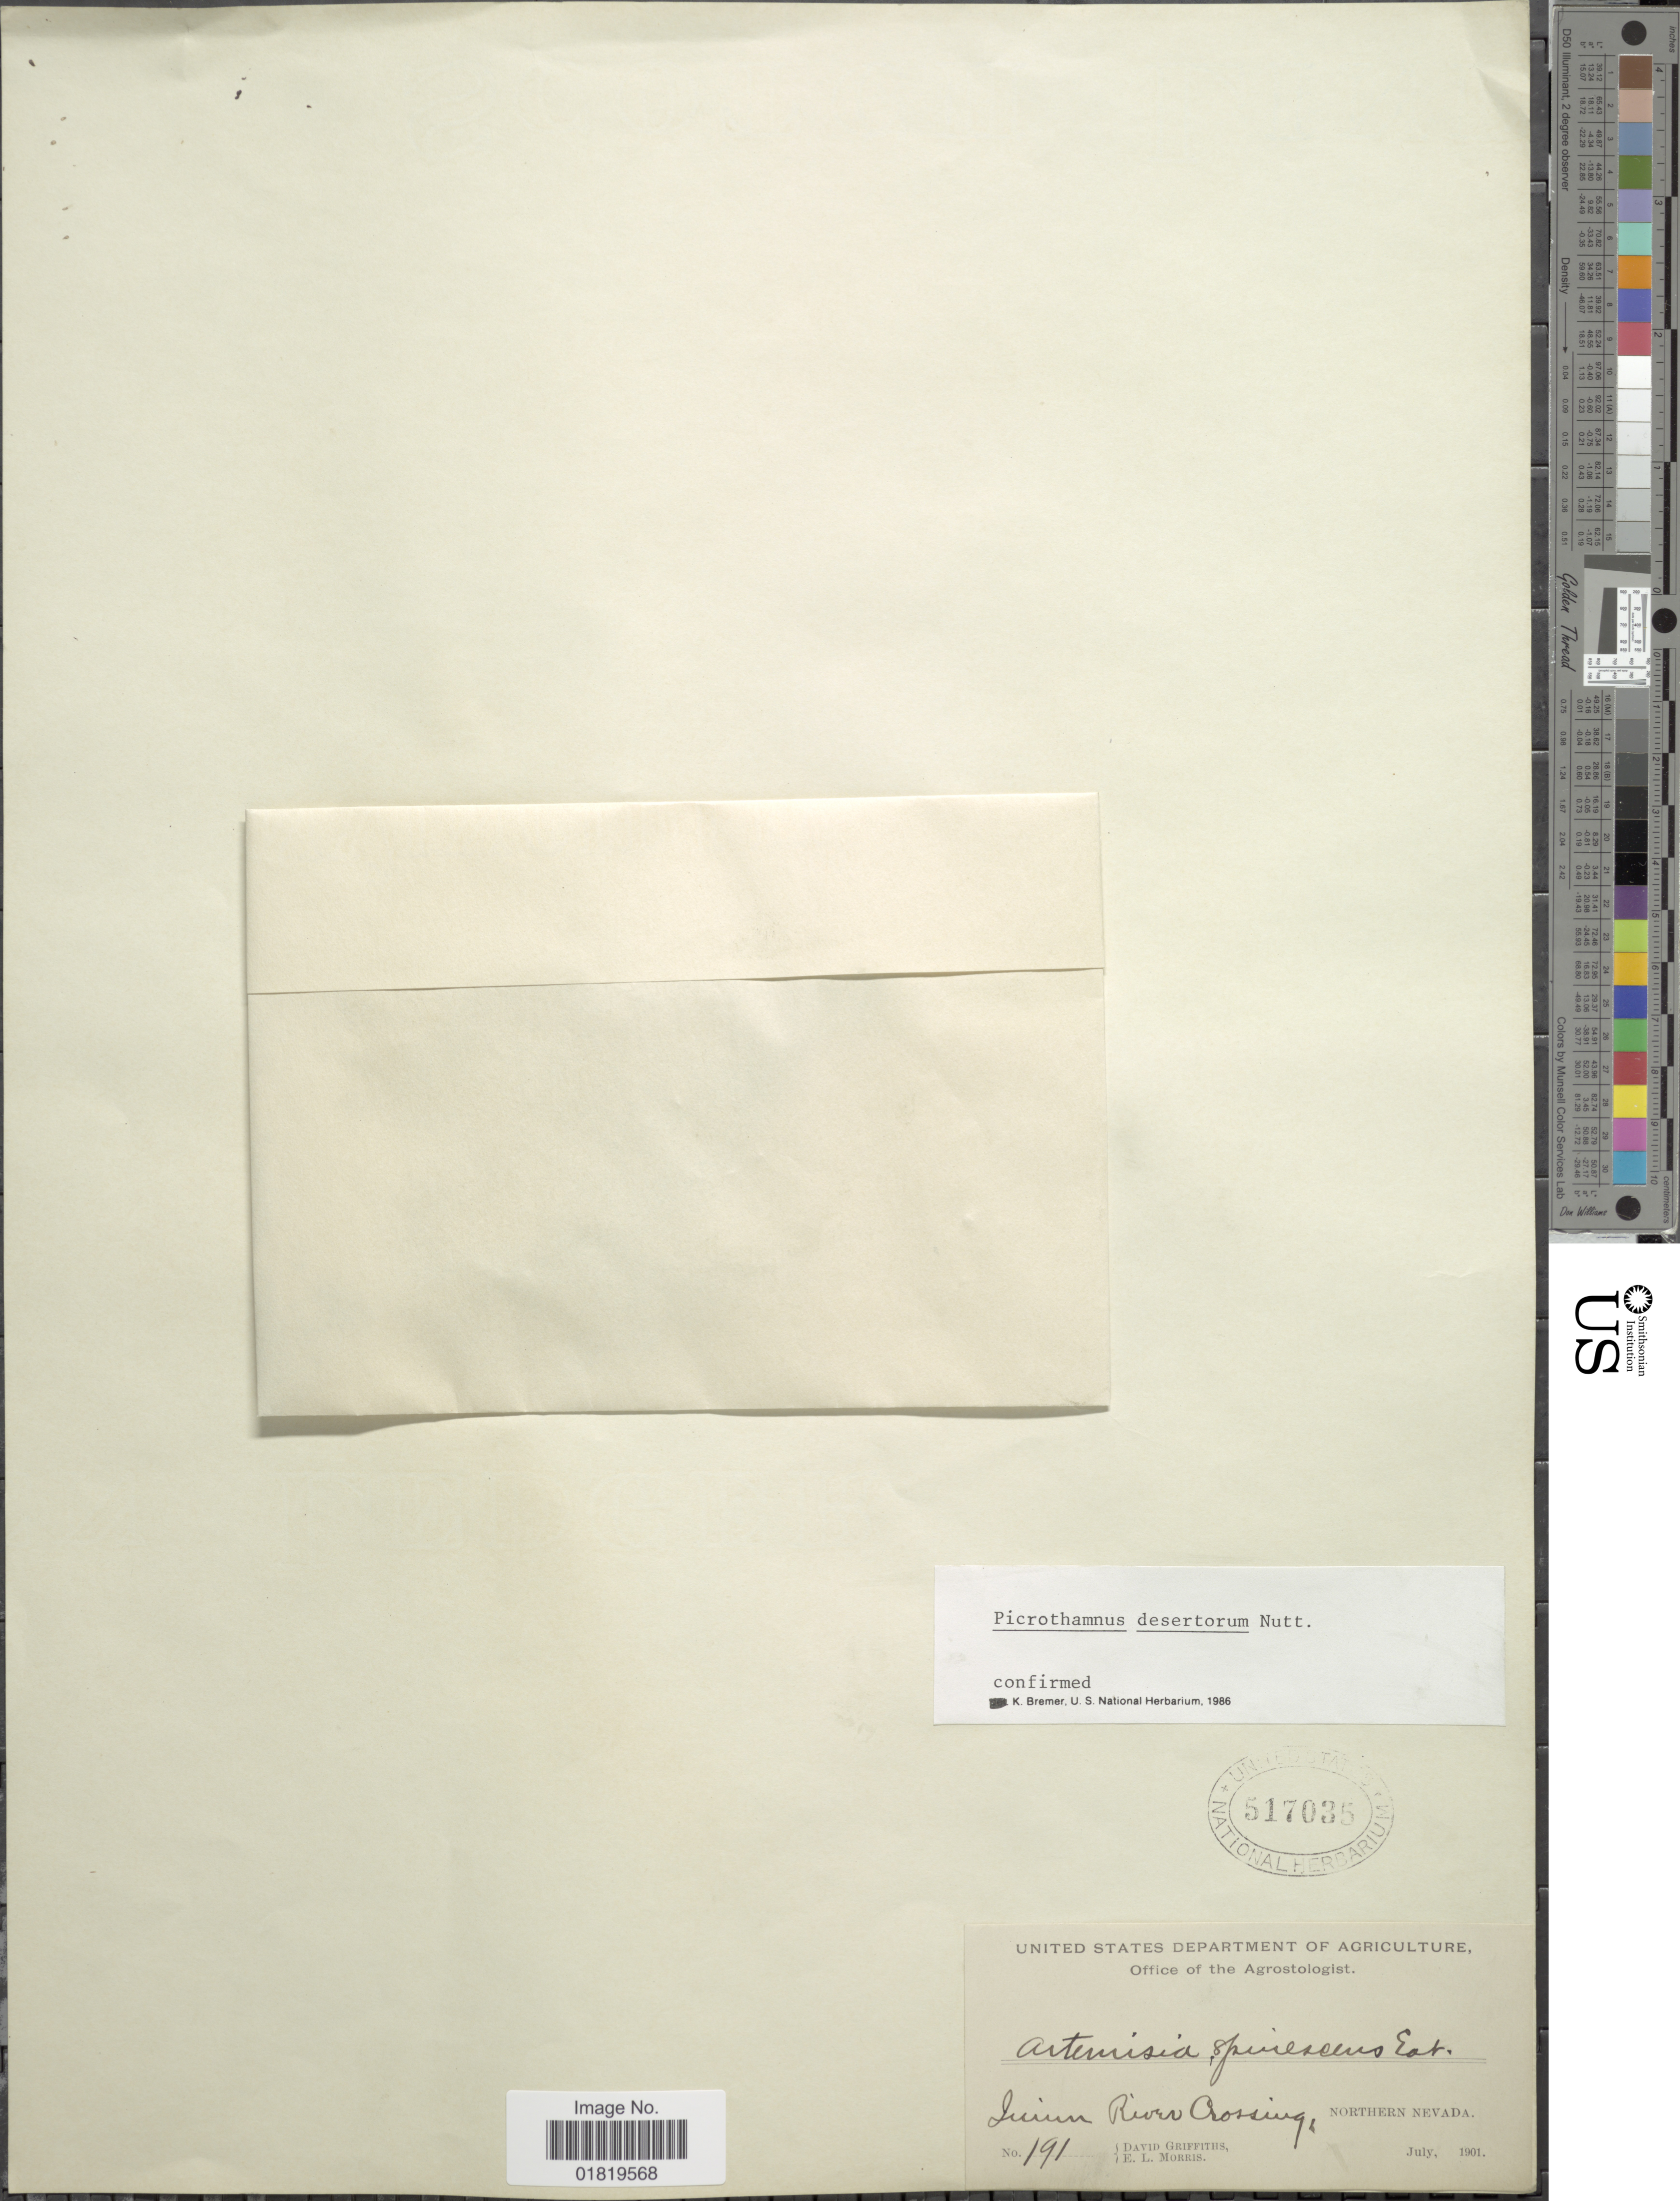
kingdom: Plantae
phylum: Tracheophyta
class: Magnoliopsida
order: Asterales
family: Asteraceae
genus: Picrothamnus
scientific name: Picrothamnus desertorum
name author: Nutt.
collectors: D. Griffiths & E. Morris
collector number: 191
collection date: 1901-07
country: United States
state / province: Nevada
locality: Quinn River Crossing, Northern Nevada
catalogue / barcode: US 517035